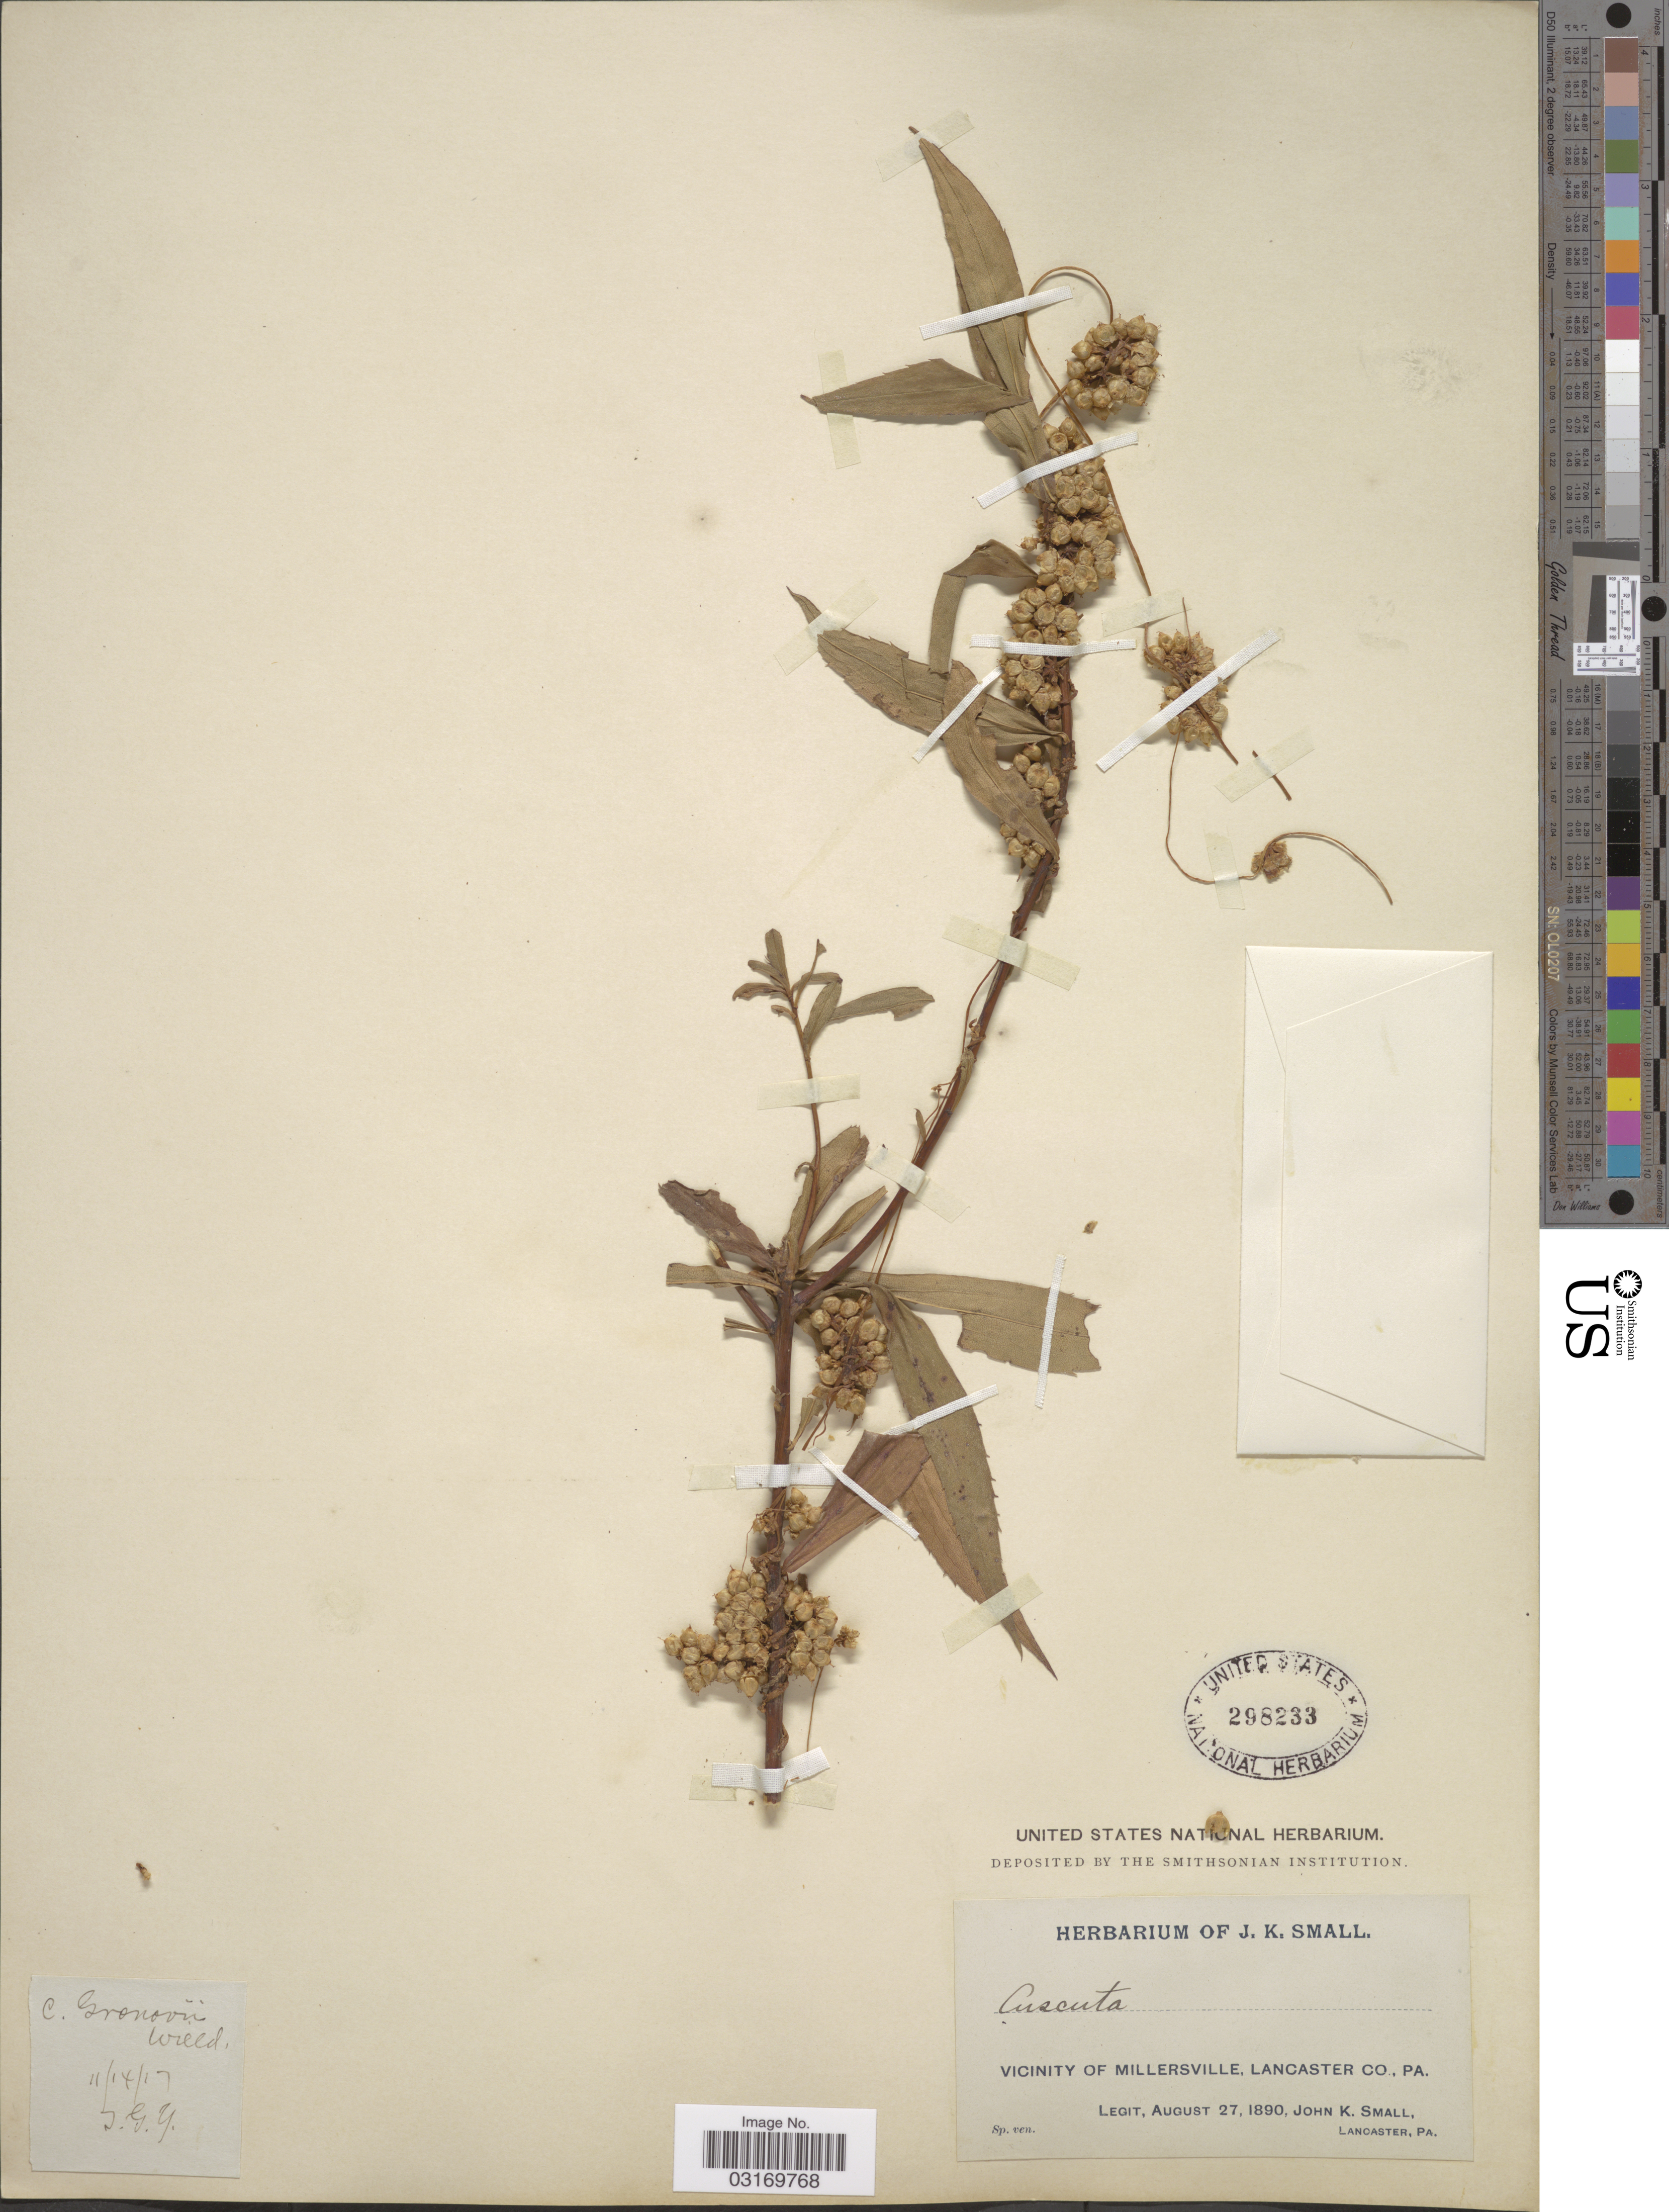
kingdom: Plantae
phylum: Tracheophyta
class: Magnoliopsida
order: Solanales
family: Convolvulaceae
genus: Cuscuta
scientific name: Cuscuta gronovii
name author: Willd. ex Schult.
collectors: J. K. Small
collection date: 1890-08-27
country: United States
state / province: Pennsylvania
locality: Vicinity of Millersville, Lancaster Co.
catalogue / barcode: US 298233